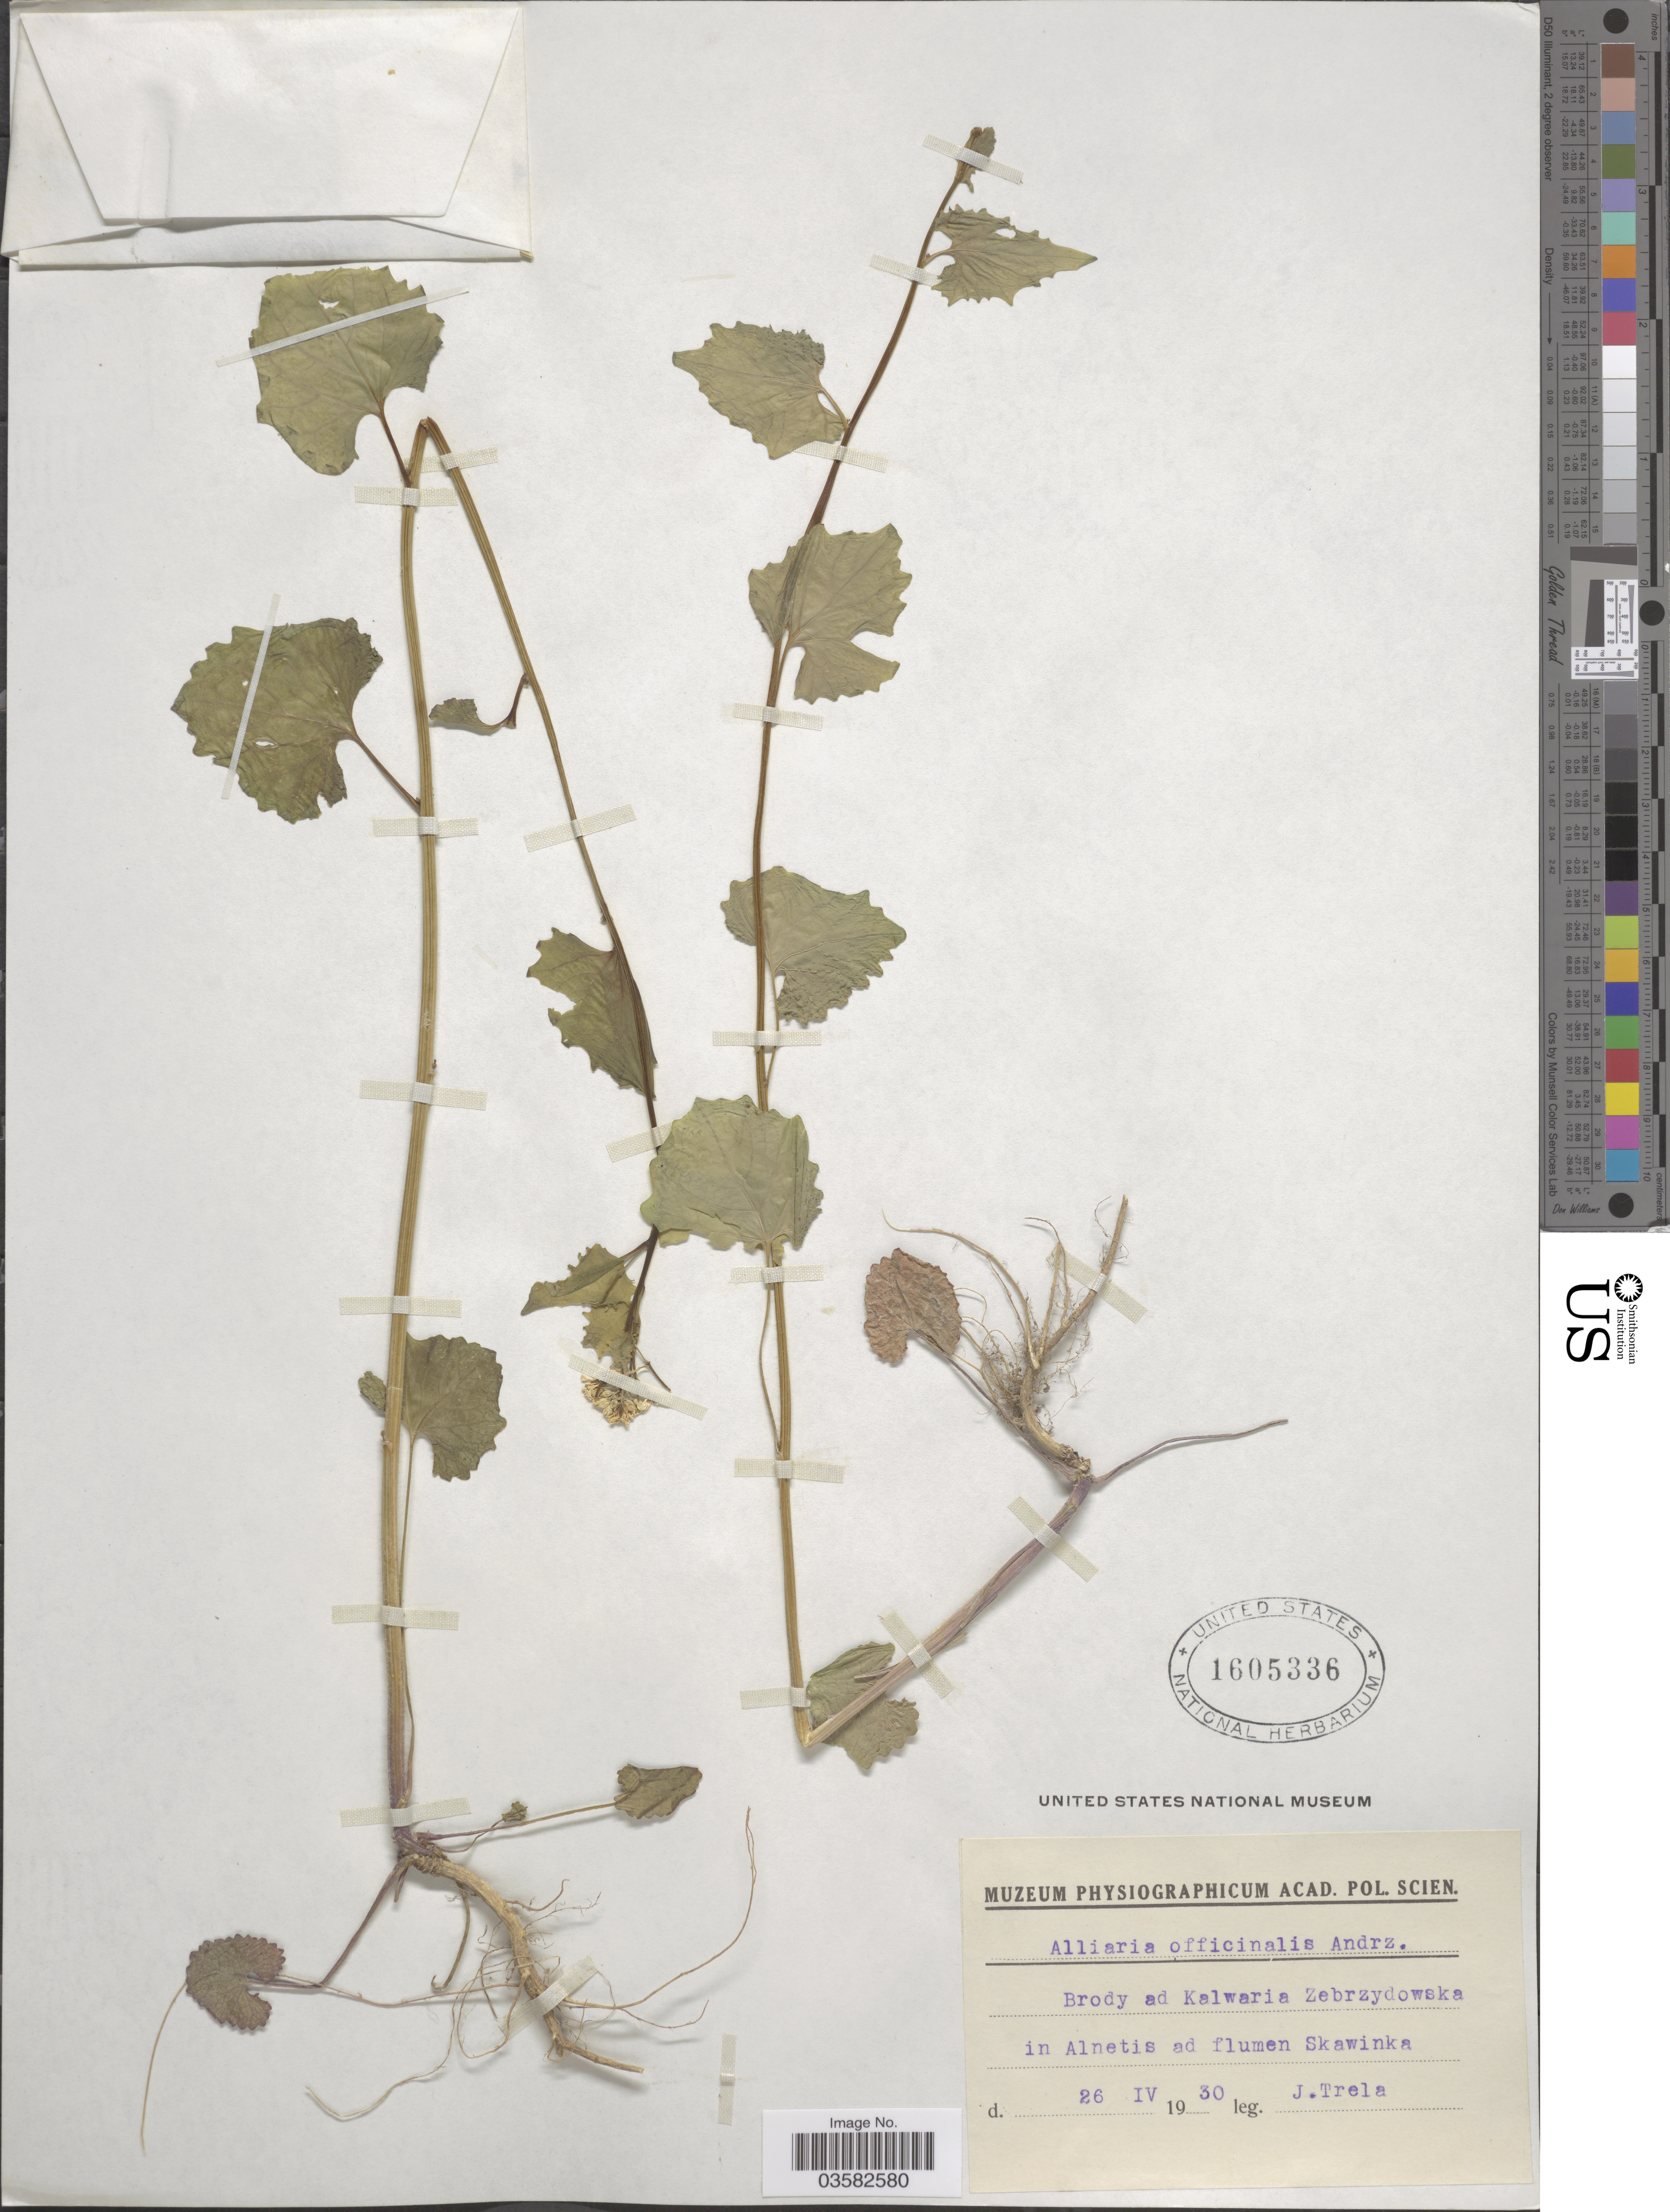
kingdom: Plantae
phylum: Tracheophyta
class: Magnoliopsida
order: Brassicales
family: Brassicaceae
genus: Alliaria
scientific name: Alliaria officinalis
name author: Andrz. ex DC.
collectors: J. Trela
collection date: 1930-04-26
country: Poland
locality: Brody ad Kalwaria Zebrzydowska in Alnetis ad flumen Skawinka.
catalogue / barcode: US 1605336